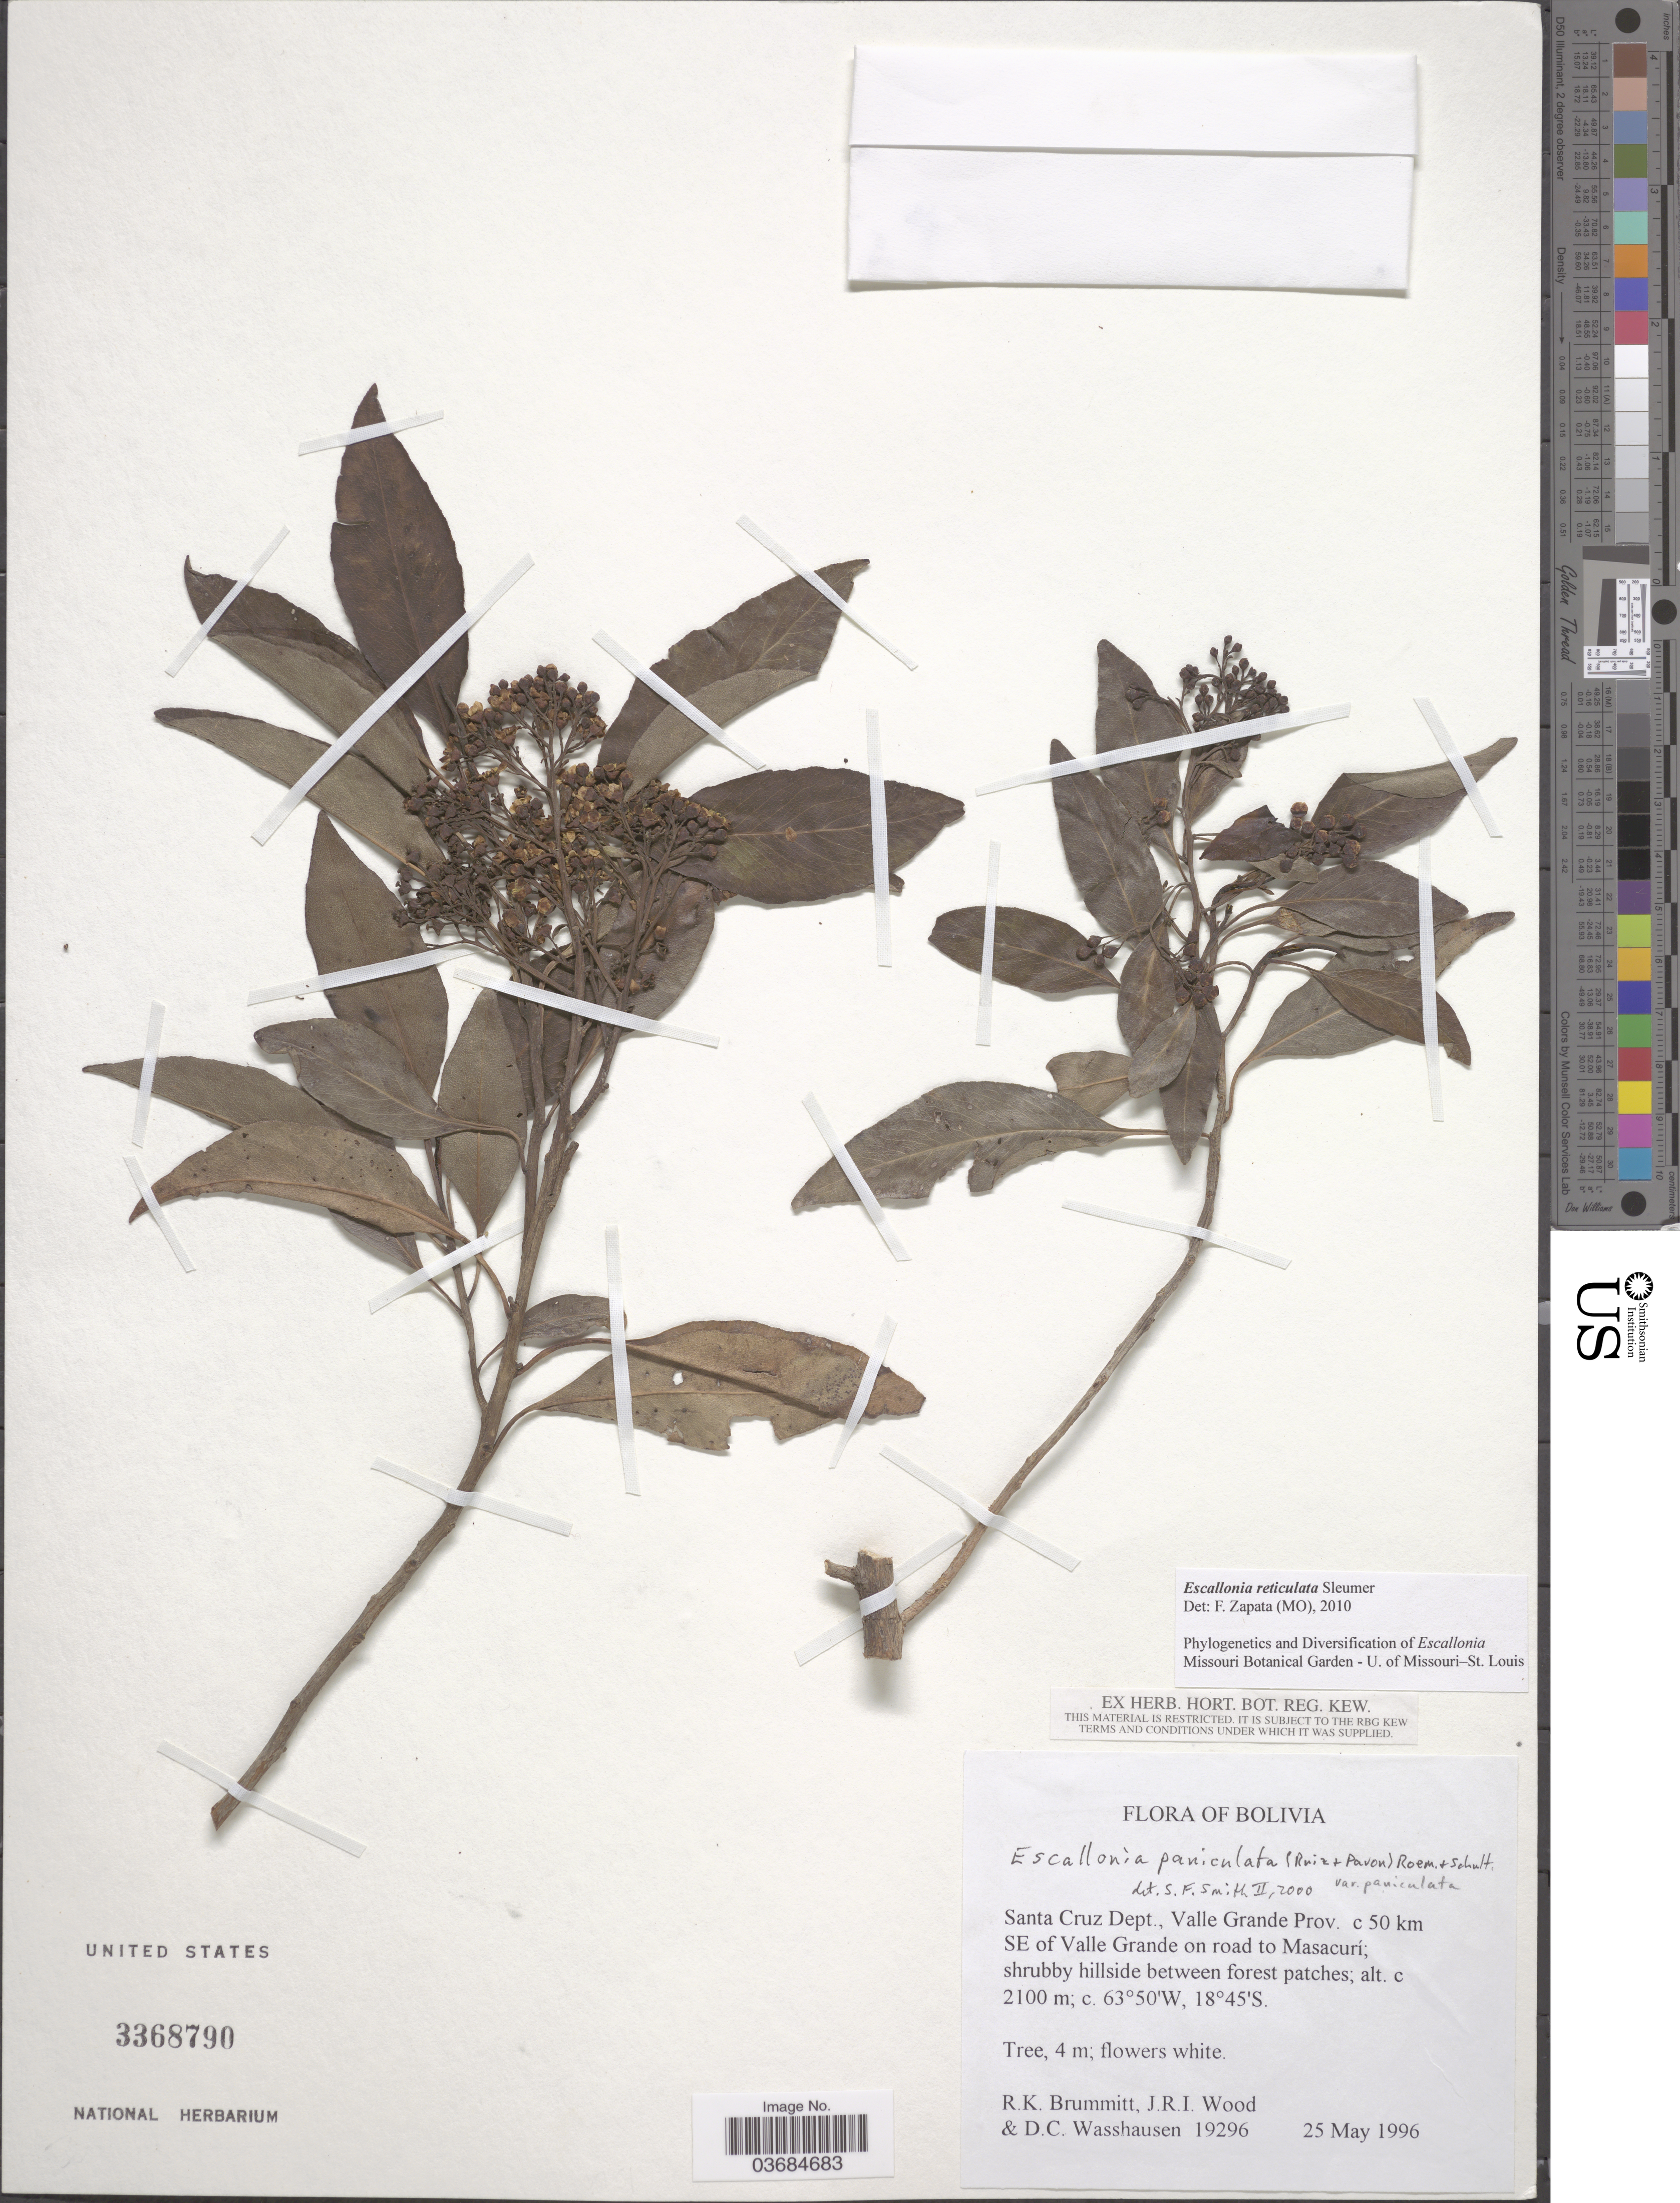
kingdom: Plantae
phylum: Tracheophyta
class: Magnoliopsida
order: Escalloniales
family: Escalloniaceae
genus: Escallonia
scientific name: Escallonia reticulata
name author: Sleumer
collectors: R. Brummitt, J. R. I. Wood & D. C. Wasshausen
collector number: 19296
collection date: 1996-05-25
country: Bolivia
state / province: Santa Cruz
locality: Santa Cruz Dept., Valle Grande Prov. c 50 km SE of Valle Grande on road to Masacurí; Shrubby hillside between forest patches.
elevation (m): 2100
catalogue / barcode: US 3368790